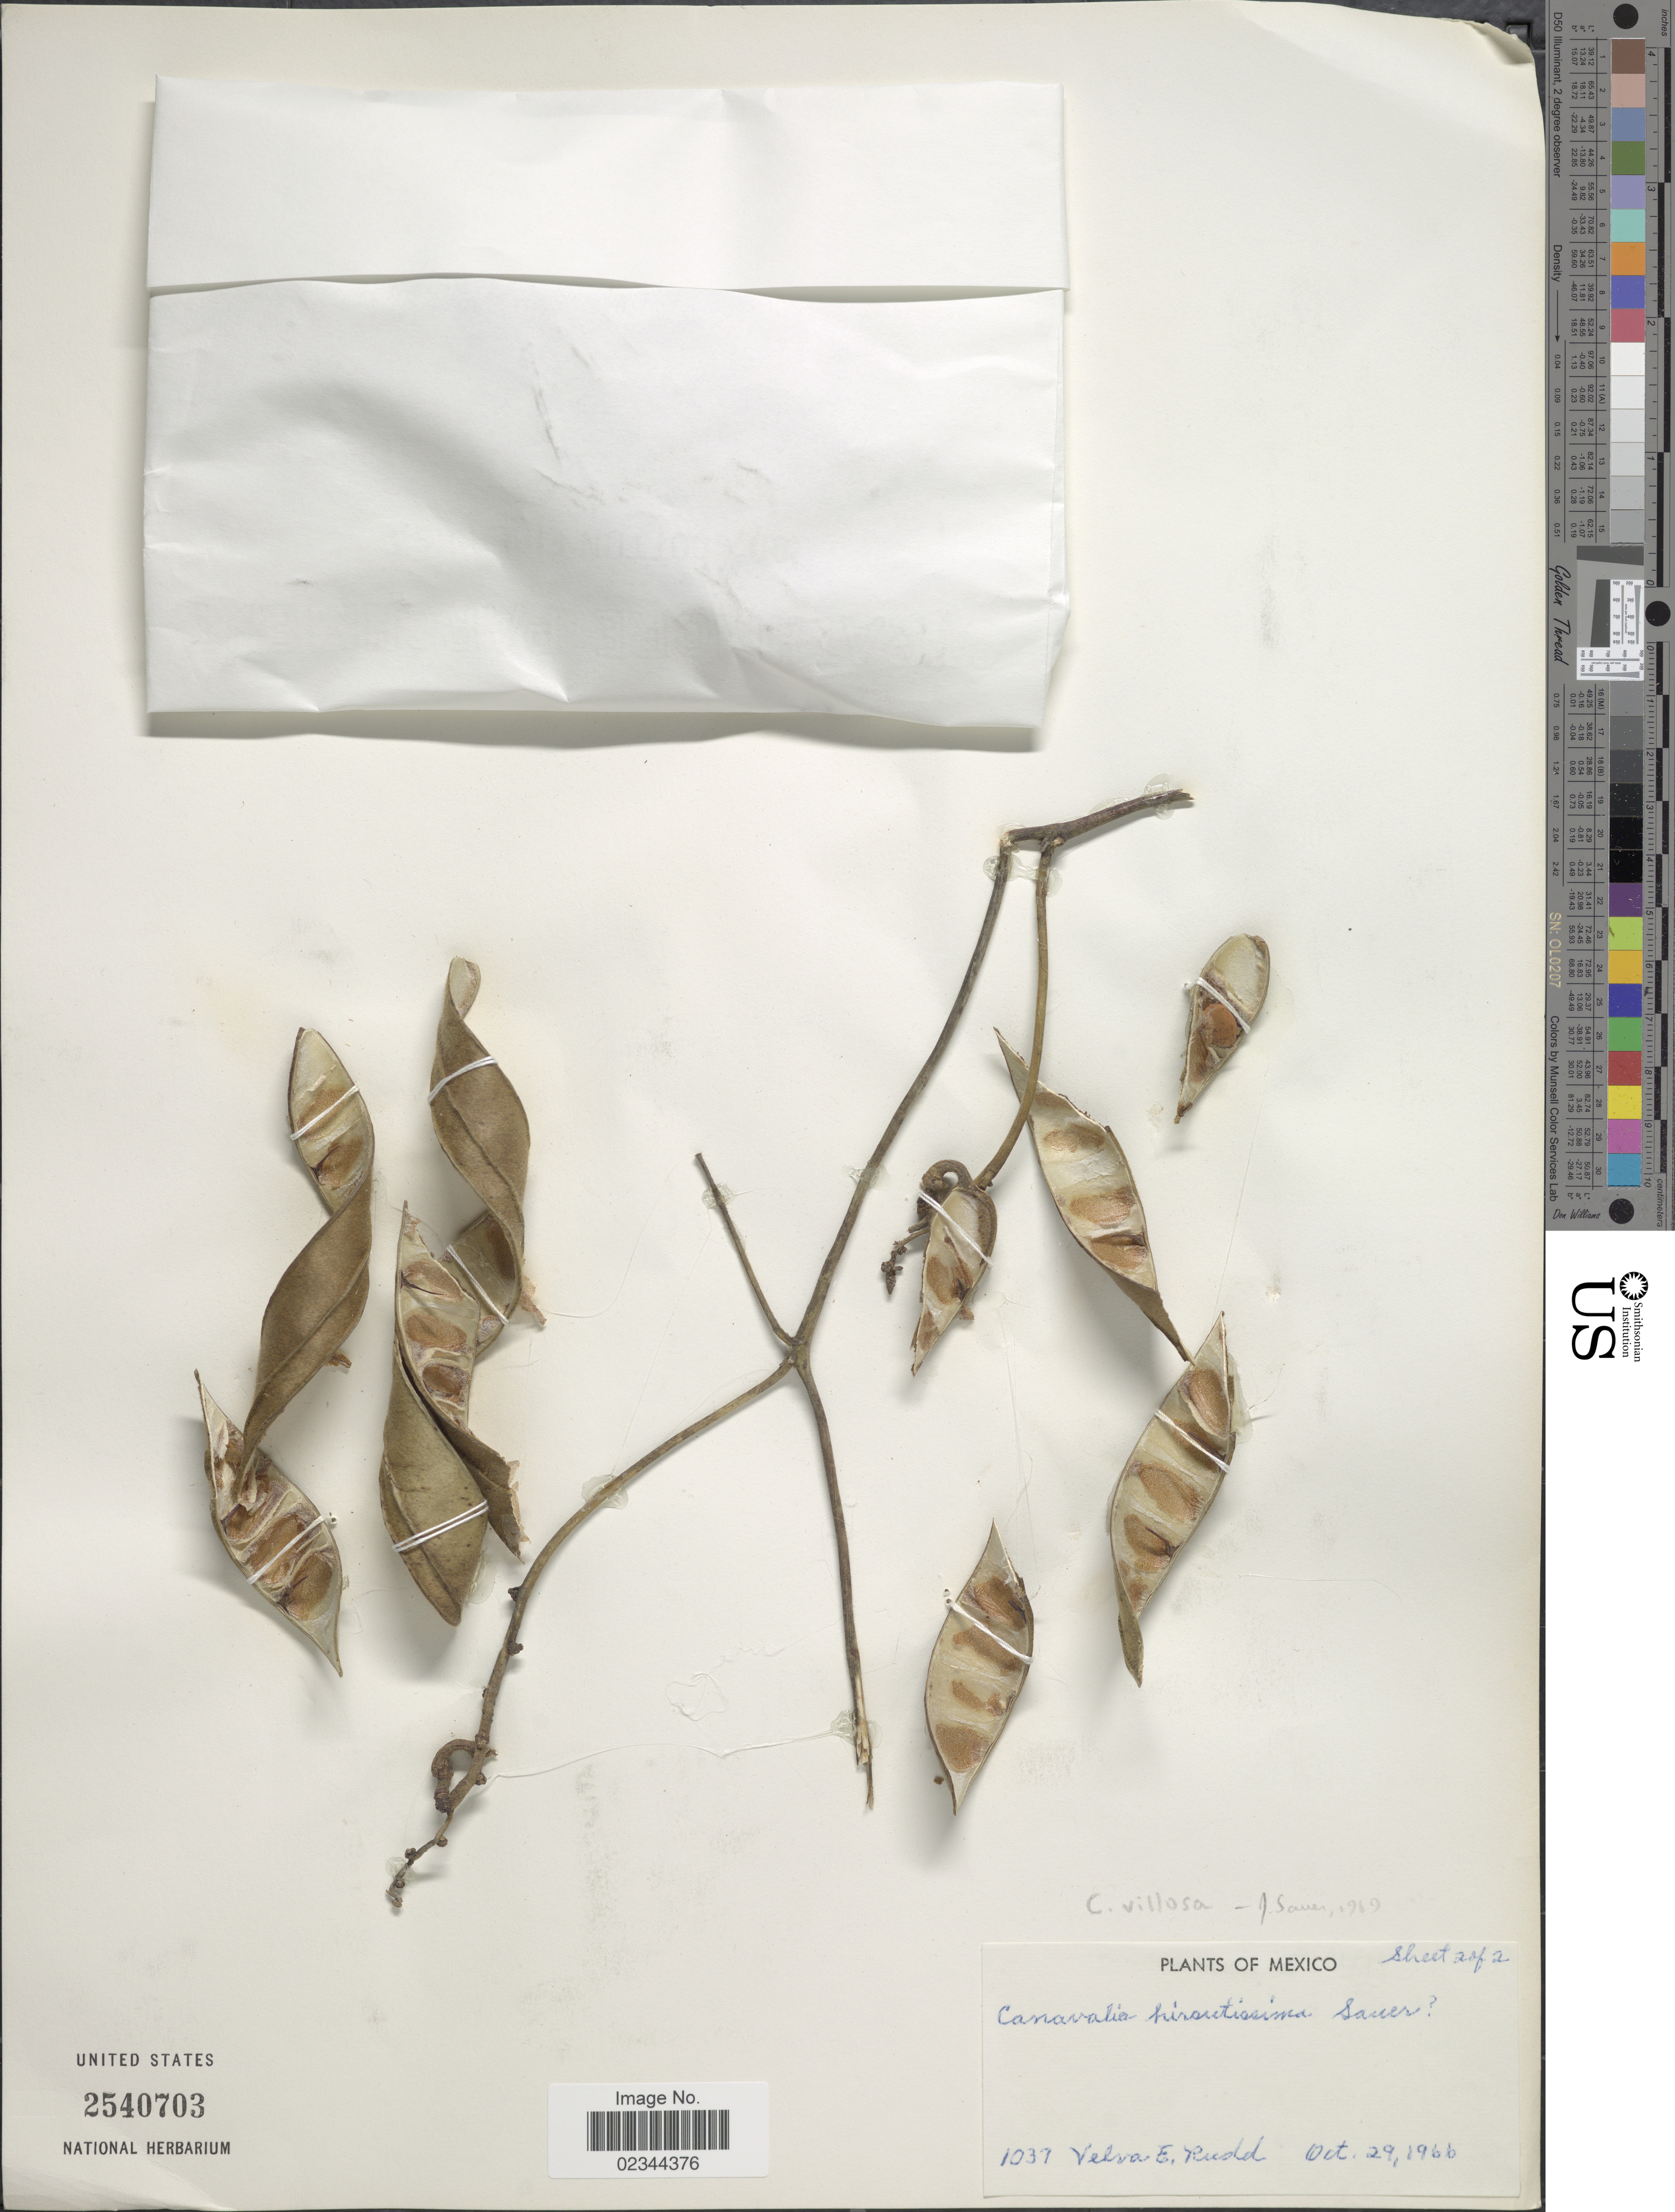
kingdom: Plantae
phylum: Tracheophyta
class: Magnoliopsida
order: Fabales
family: Fabaceae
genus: Canavalia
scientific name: Canavalia villosa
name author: Benth.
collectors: V. E. Rudd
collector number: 1037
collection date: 1966-10-29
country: Mexico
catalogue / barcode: US 2540703